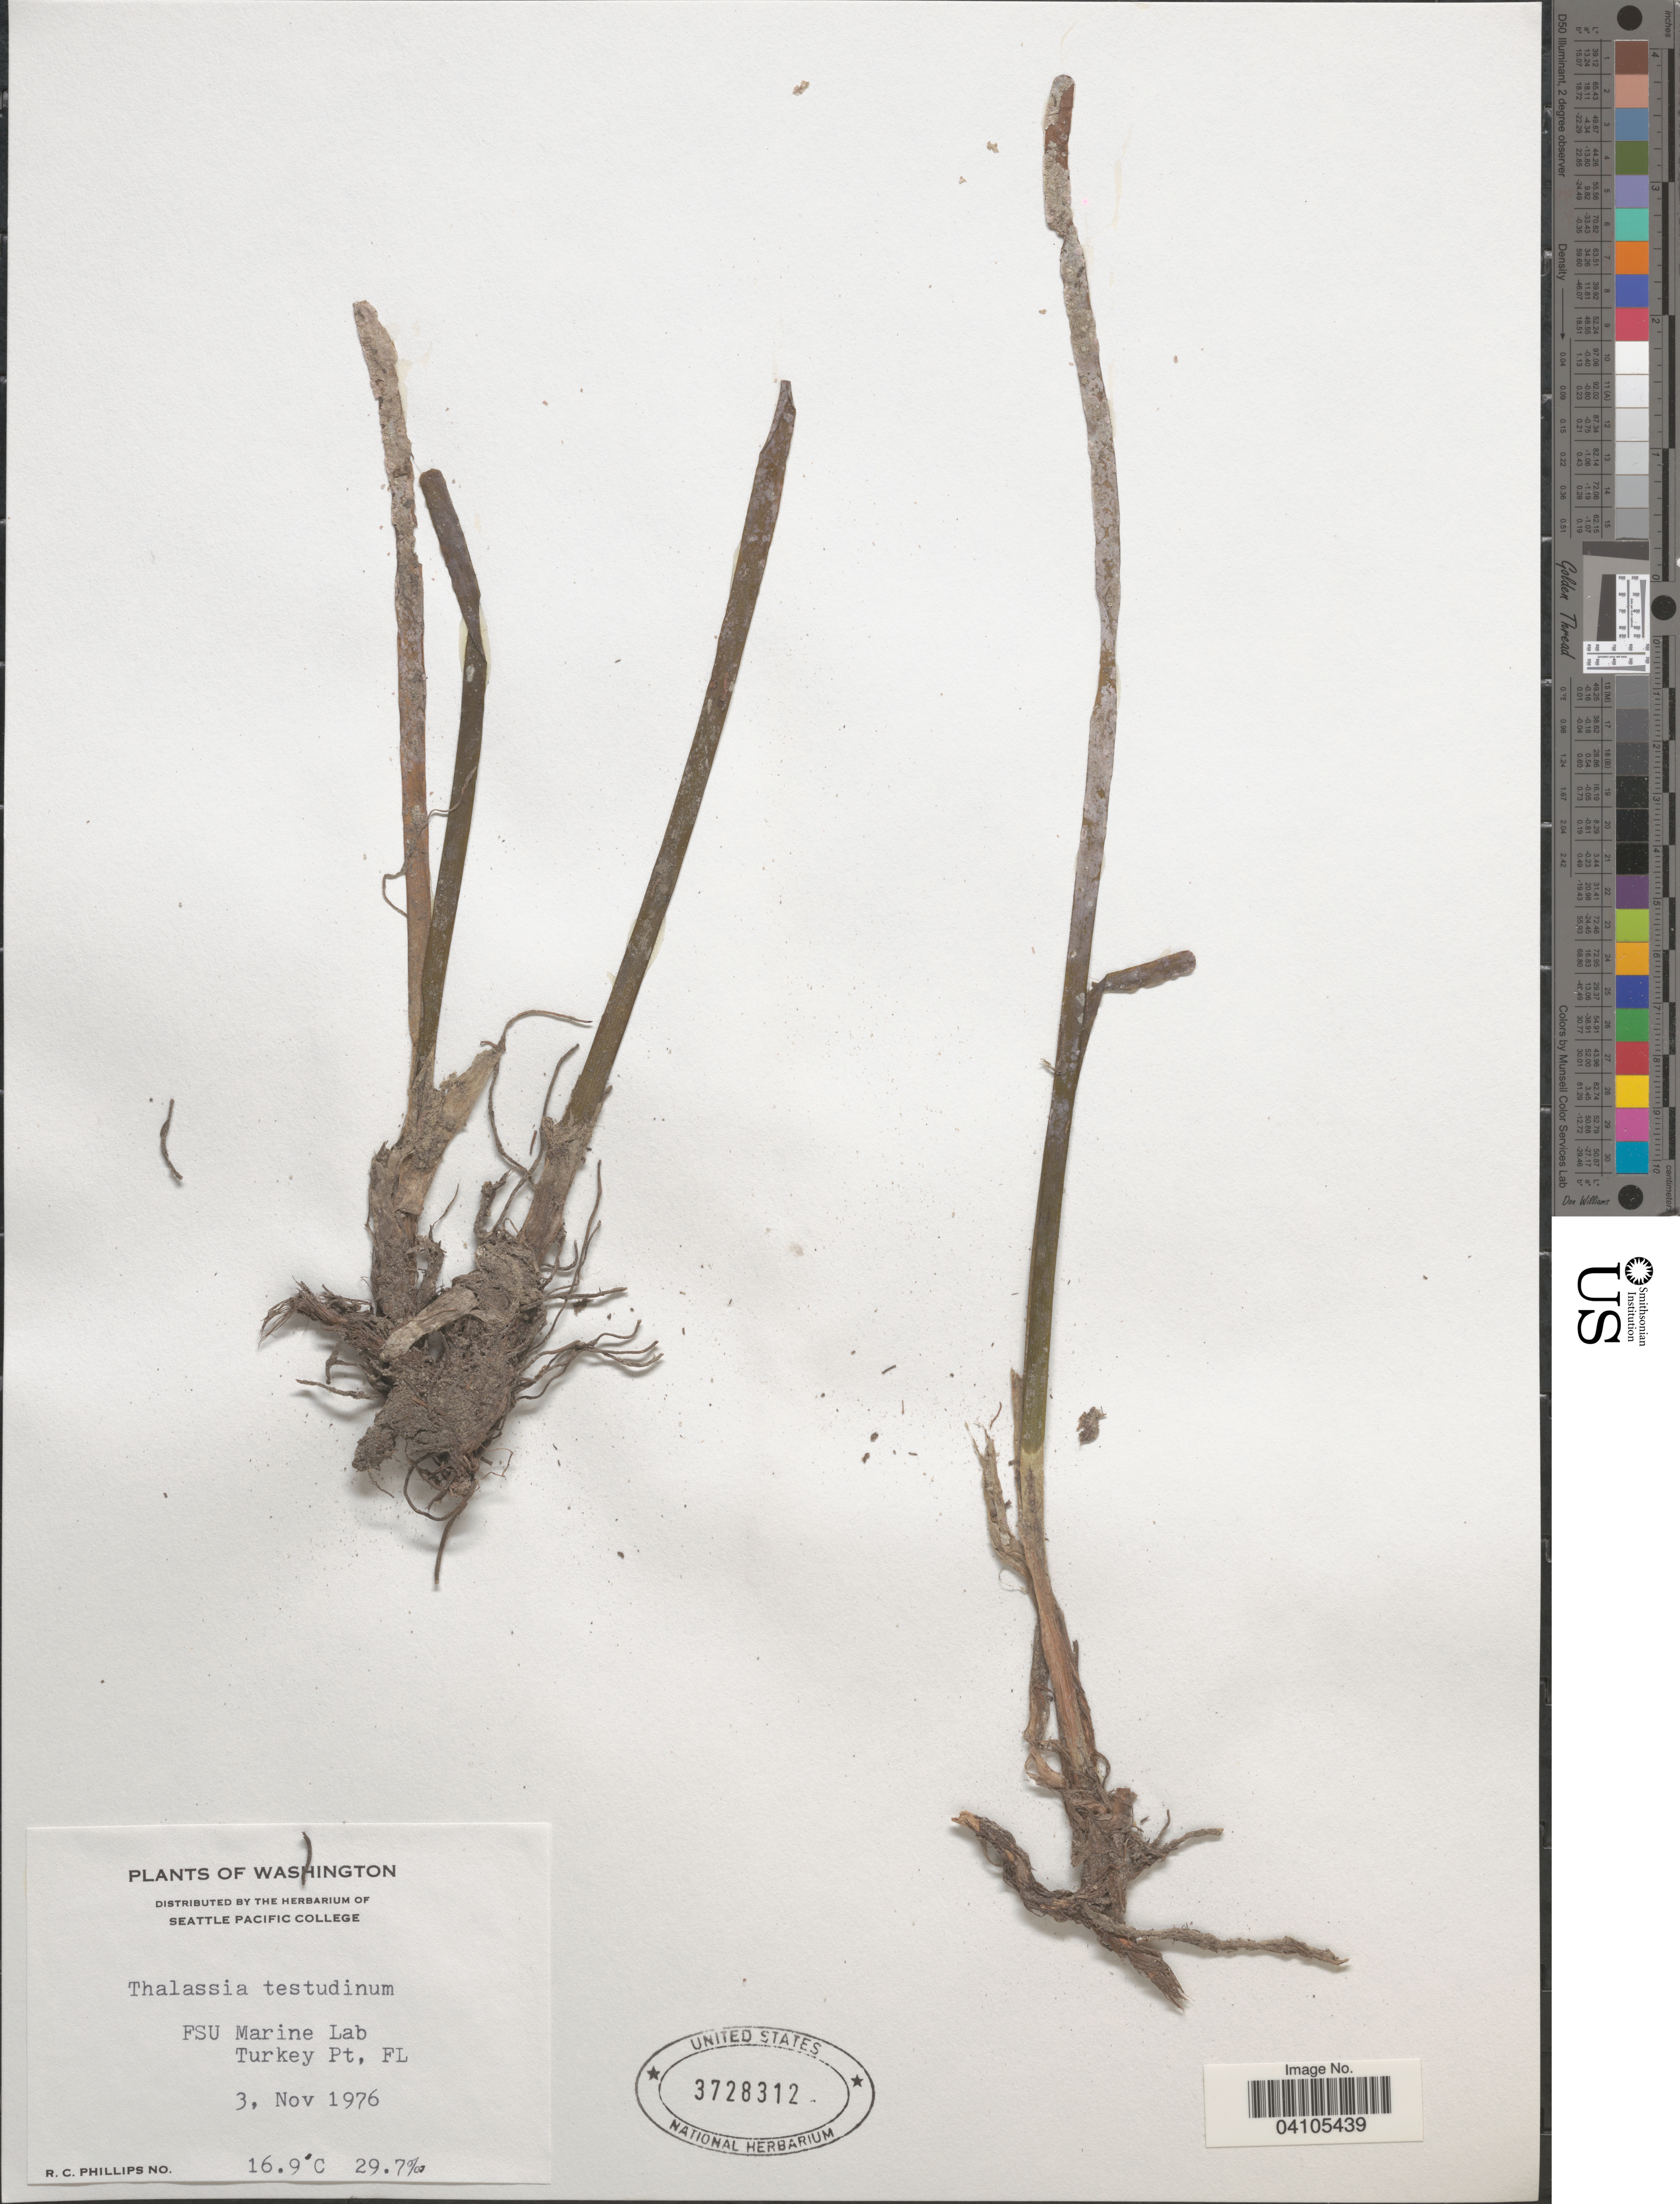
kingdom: Plantae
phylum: Tracheophyta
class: Liliopsida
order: Alismatales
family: Hydrocharitaceae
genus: Thalassia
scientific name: Thalassia testudinum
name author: Banks & Sol. ex K.D. Koenig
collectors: R. C. Phillips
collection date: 1976-11-03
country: United States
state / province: Florida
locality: FSU Marine Lab. Turkey Pt.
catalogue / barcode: US 3728312